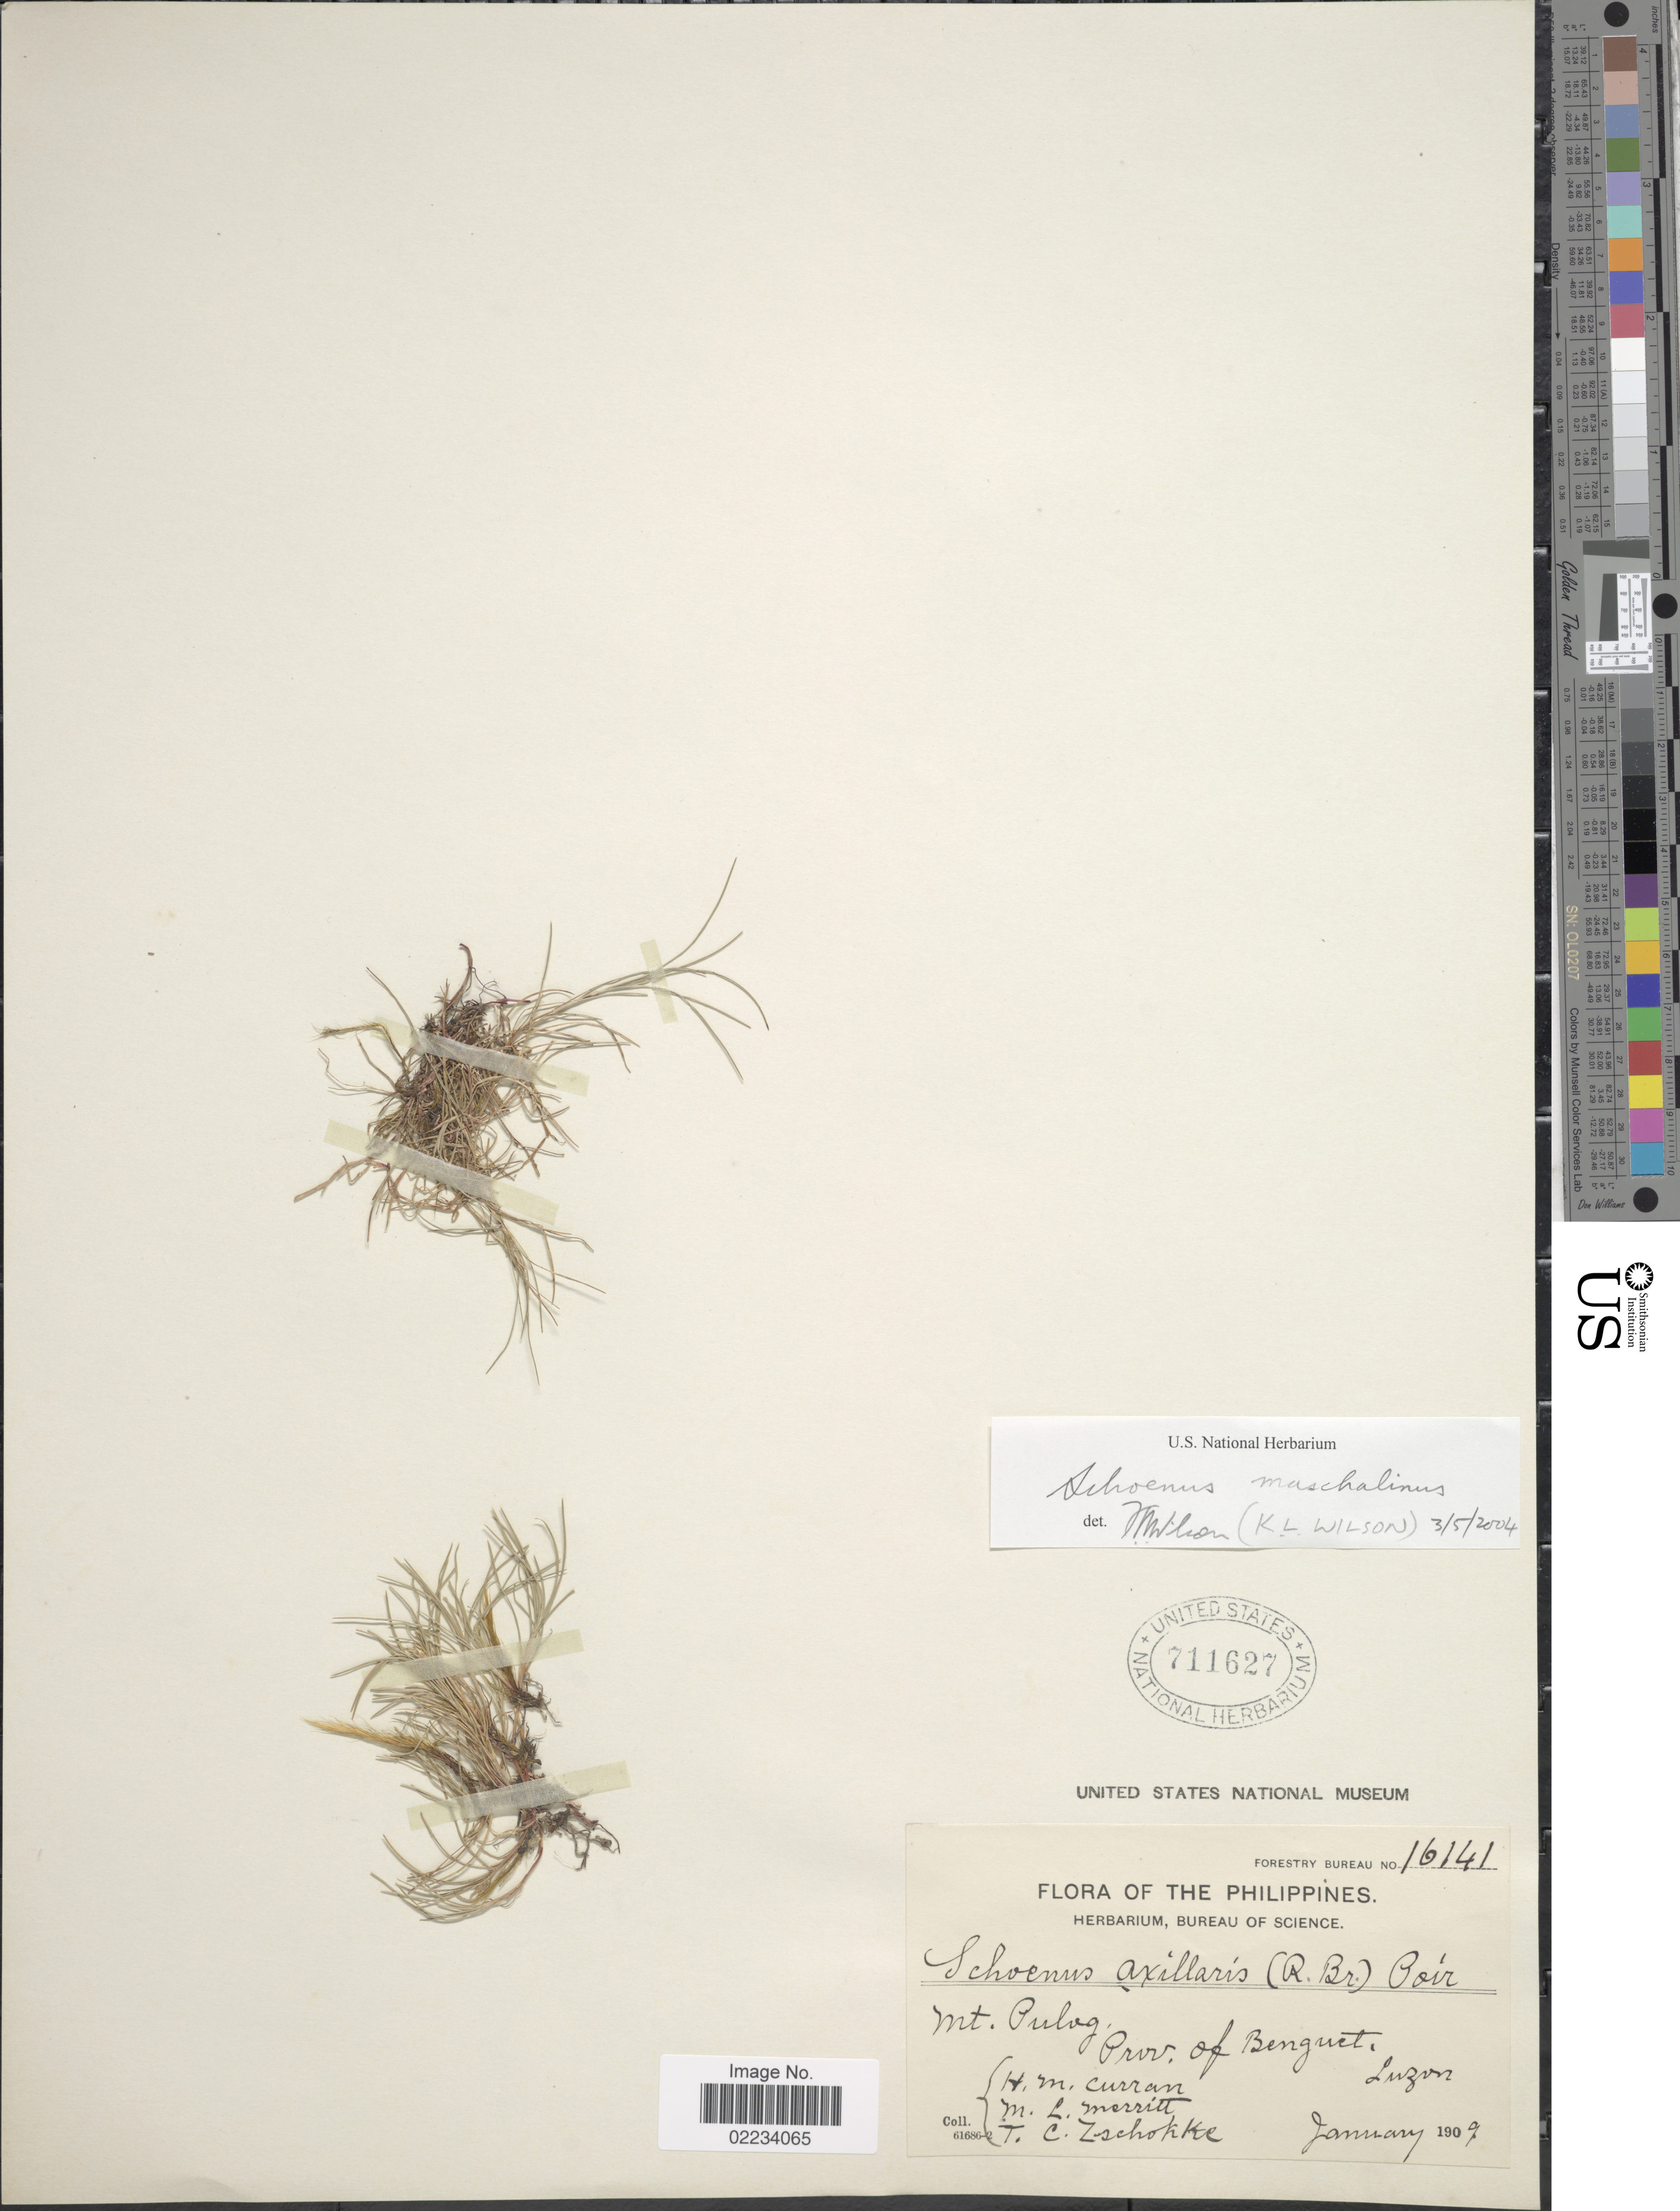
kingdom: Plantae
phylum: Tracheophyta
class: Liliopsida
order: Poales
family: Cyperaceae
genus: Schoenus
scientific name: Schoenus maschalinus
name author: Roem. & Schult.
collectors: H. M. Curran, M. L. Merritt & T. C. Zschokke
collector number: Forestry Bureau 16141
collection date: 1909-01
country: Philippines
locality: Mt Pulog, Prov. of Benguet, Luzon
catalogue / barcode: US 711627